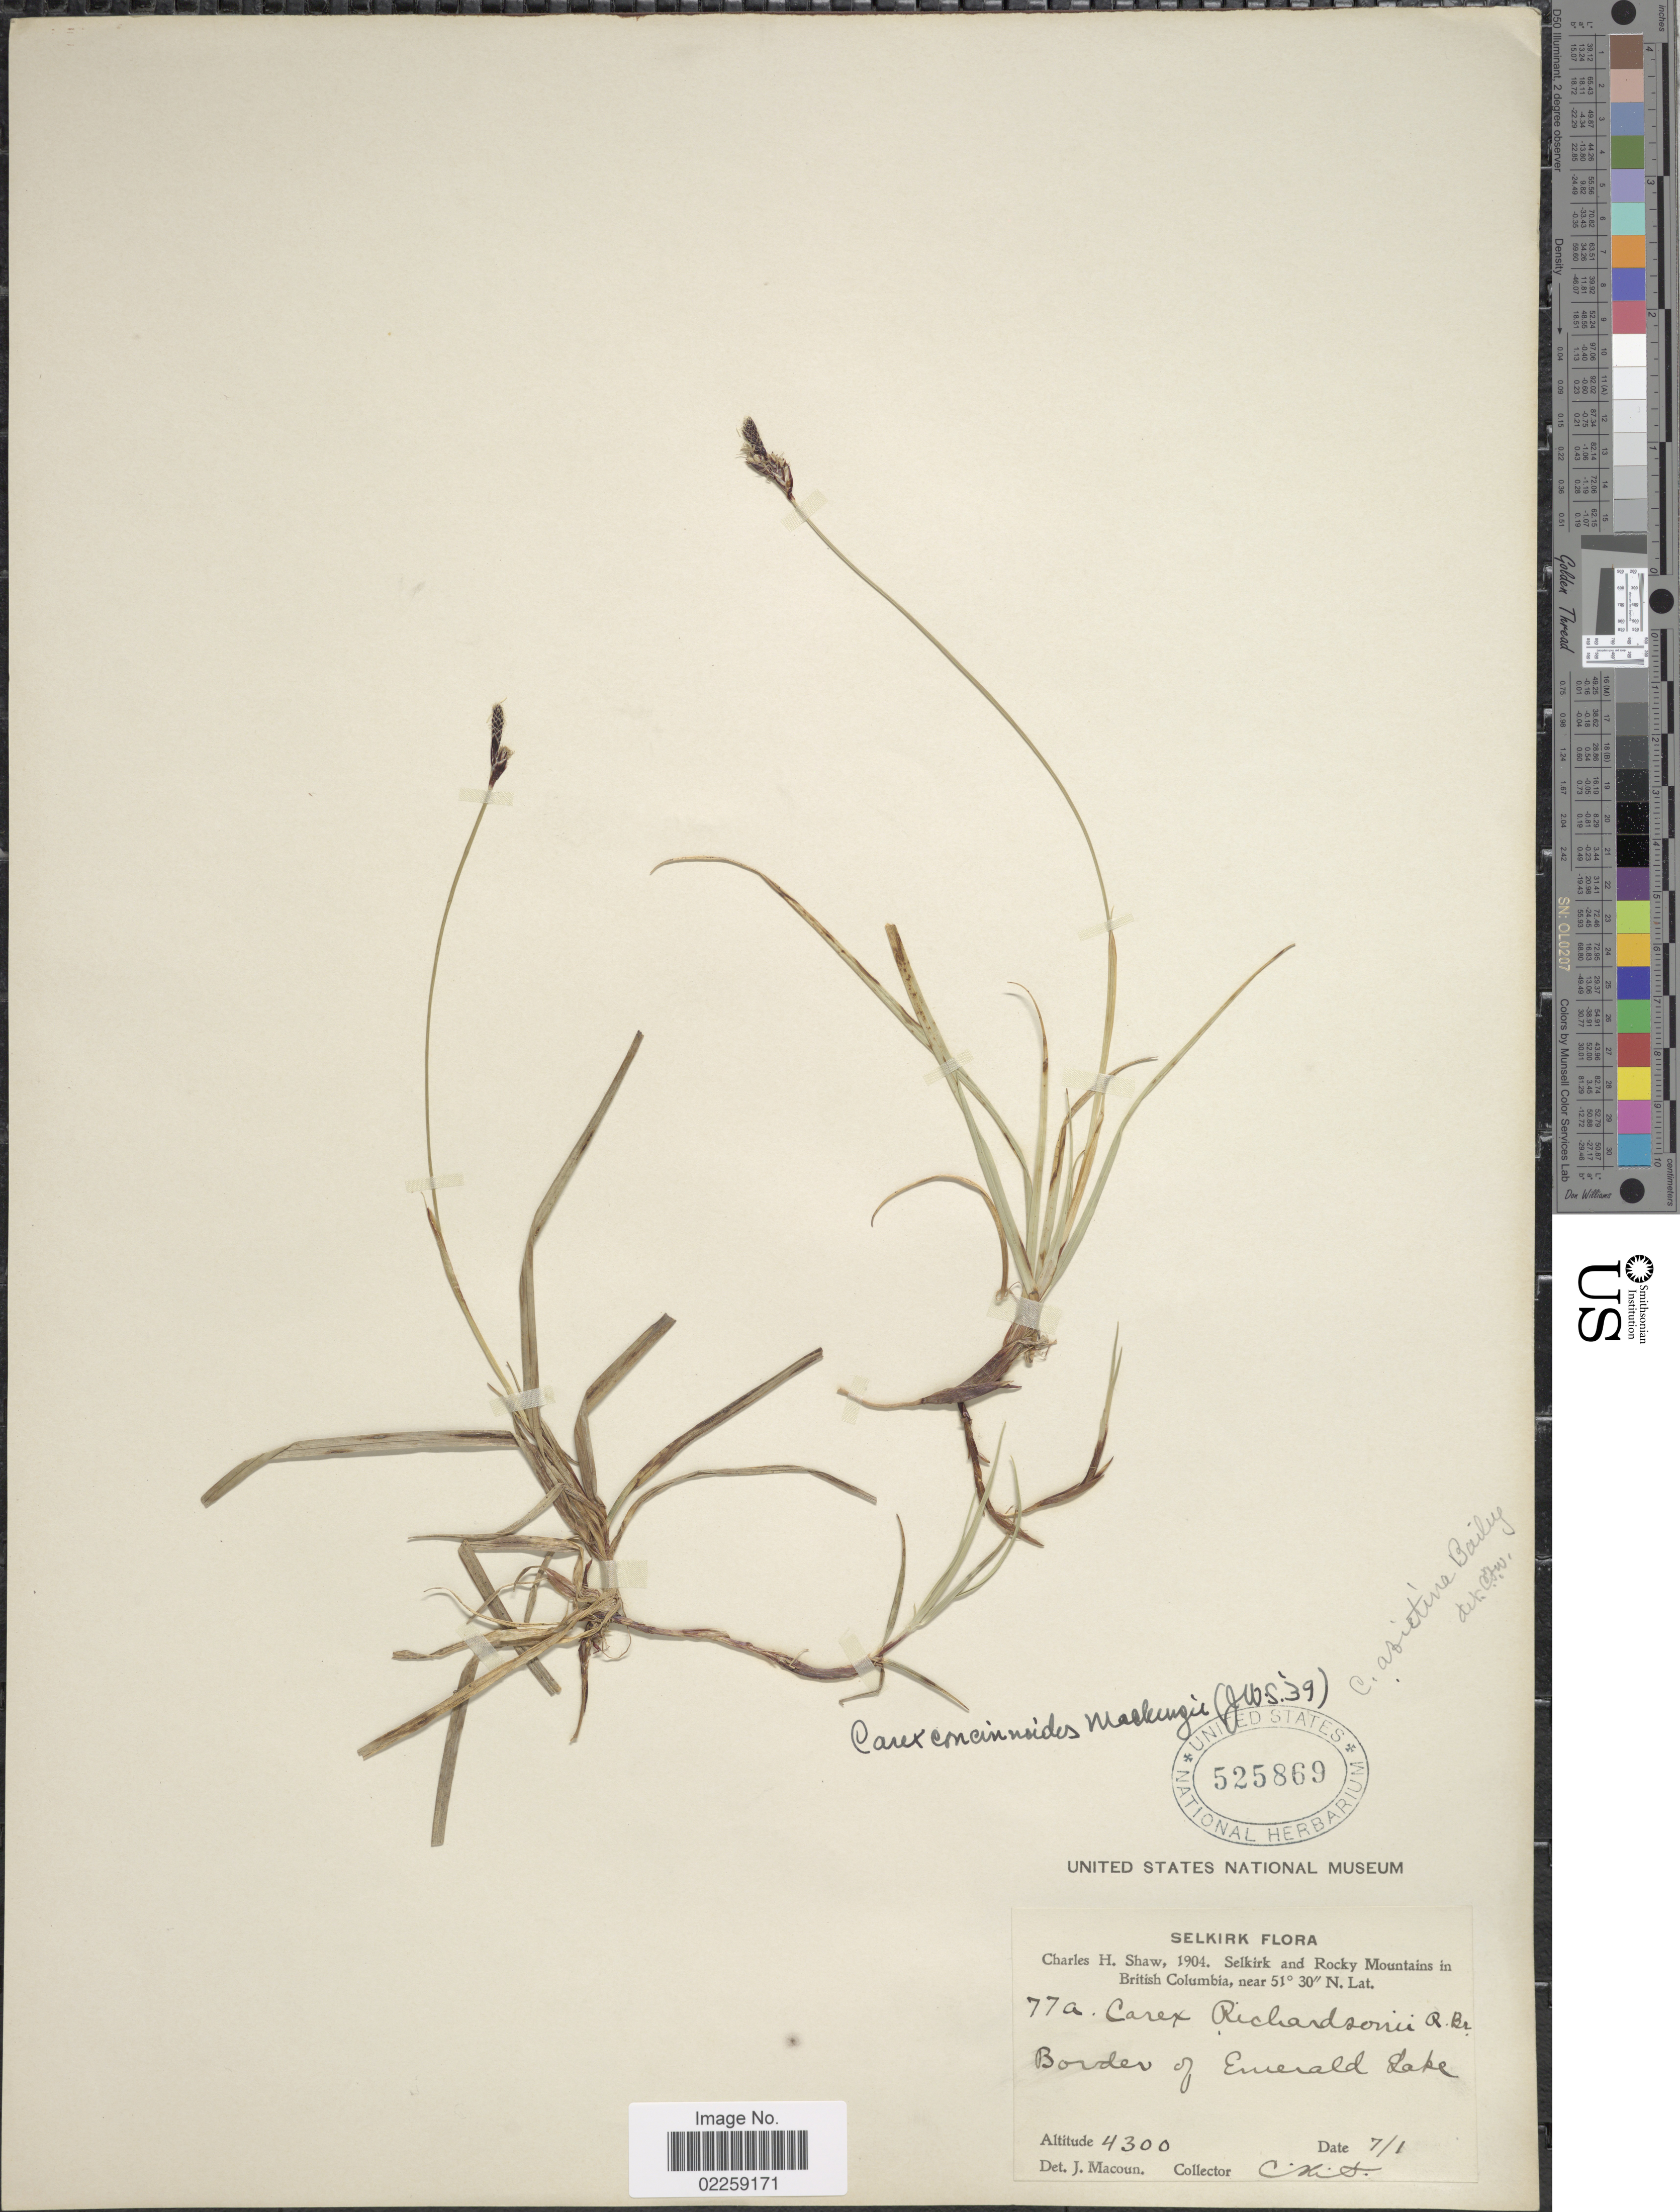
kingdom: Plantae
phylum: Tracheophyta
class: Liliopsida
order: Poales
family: Cyperaceae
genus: Carex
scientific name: Carex concinnoides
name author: Mack.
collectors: C. H. Shaw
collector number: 77A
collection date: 1904-01-07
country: Canada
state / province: British Columbia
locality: Selkirk and Rocky Mountains, Border of Emerald Lake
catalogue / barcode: US 525869